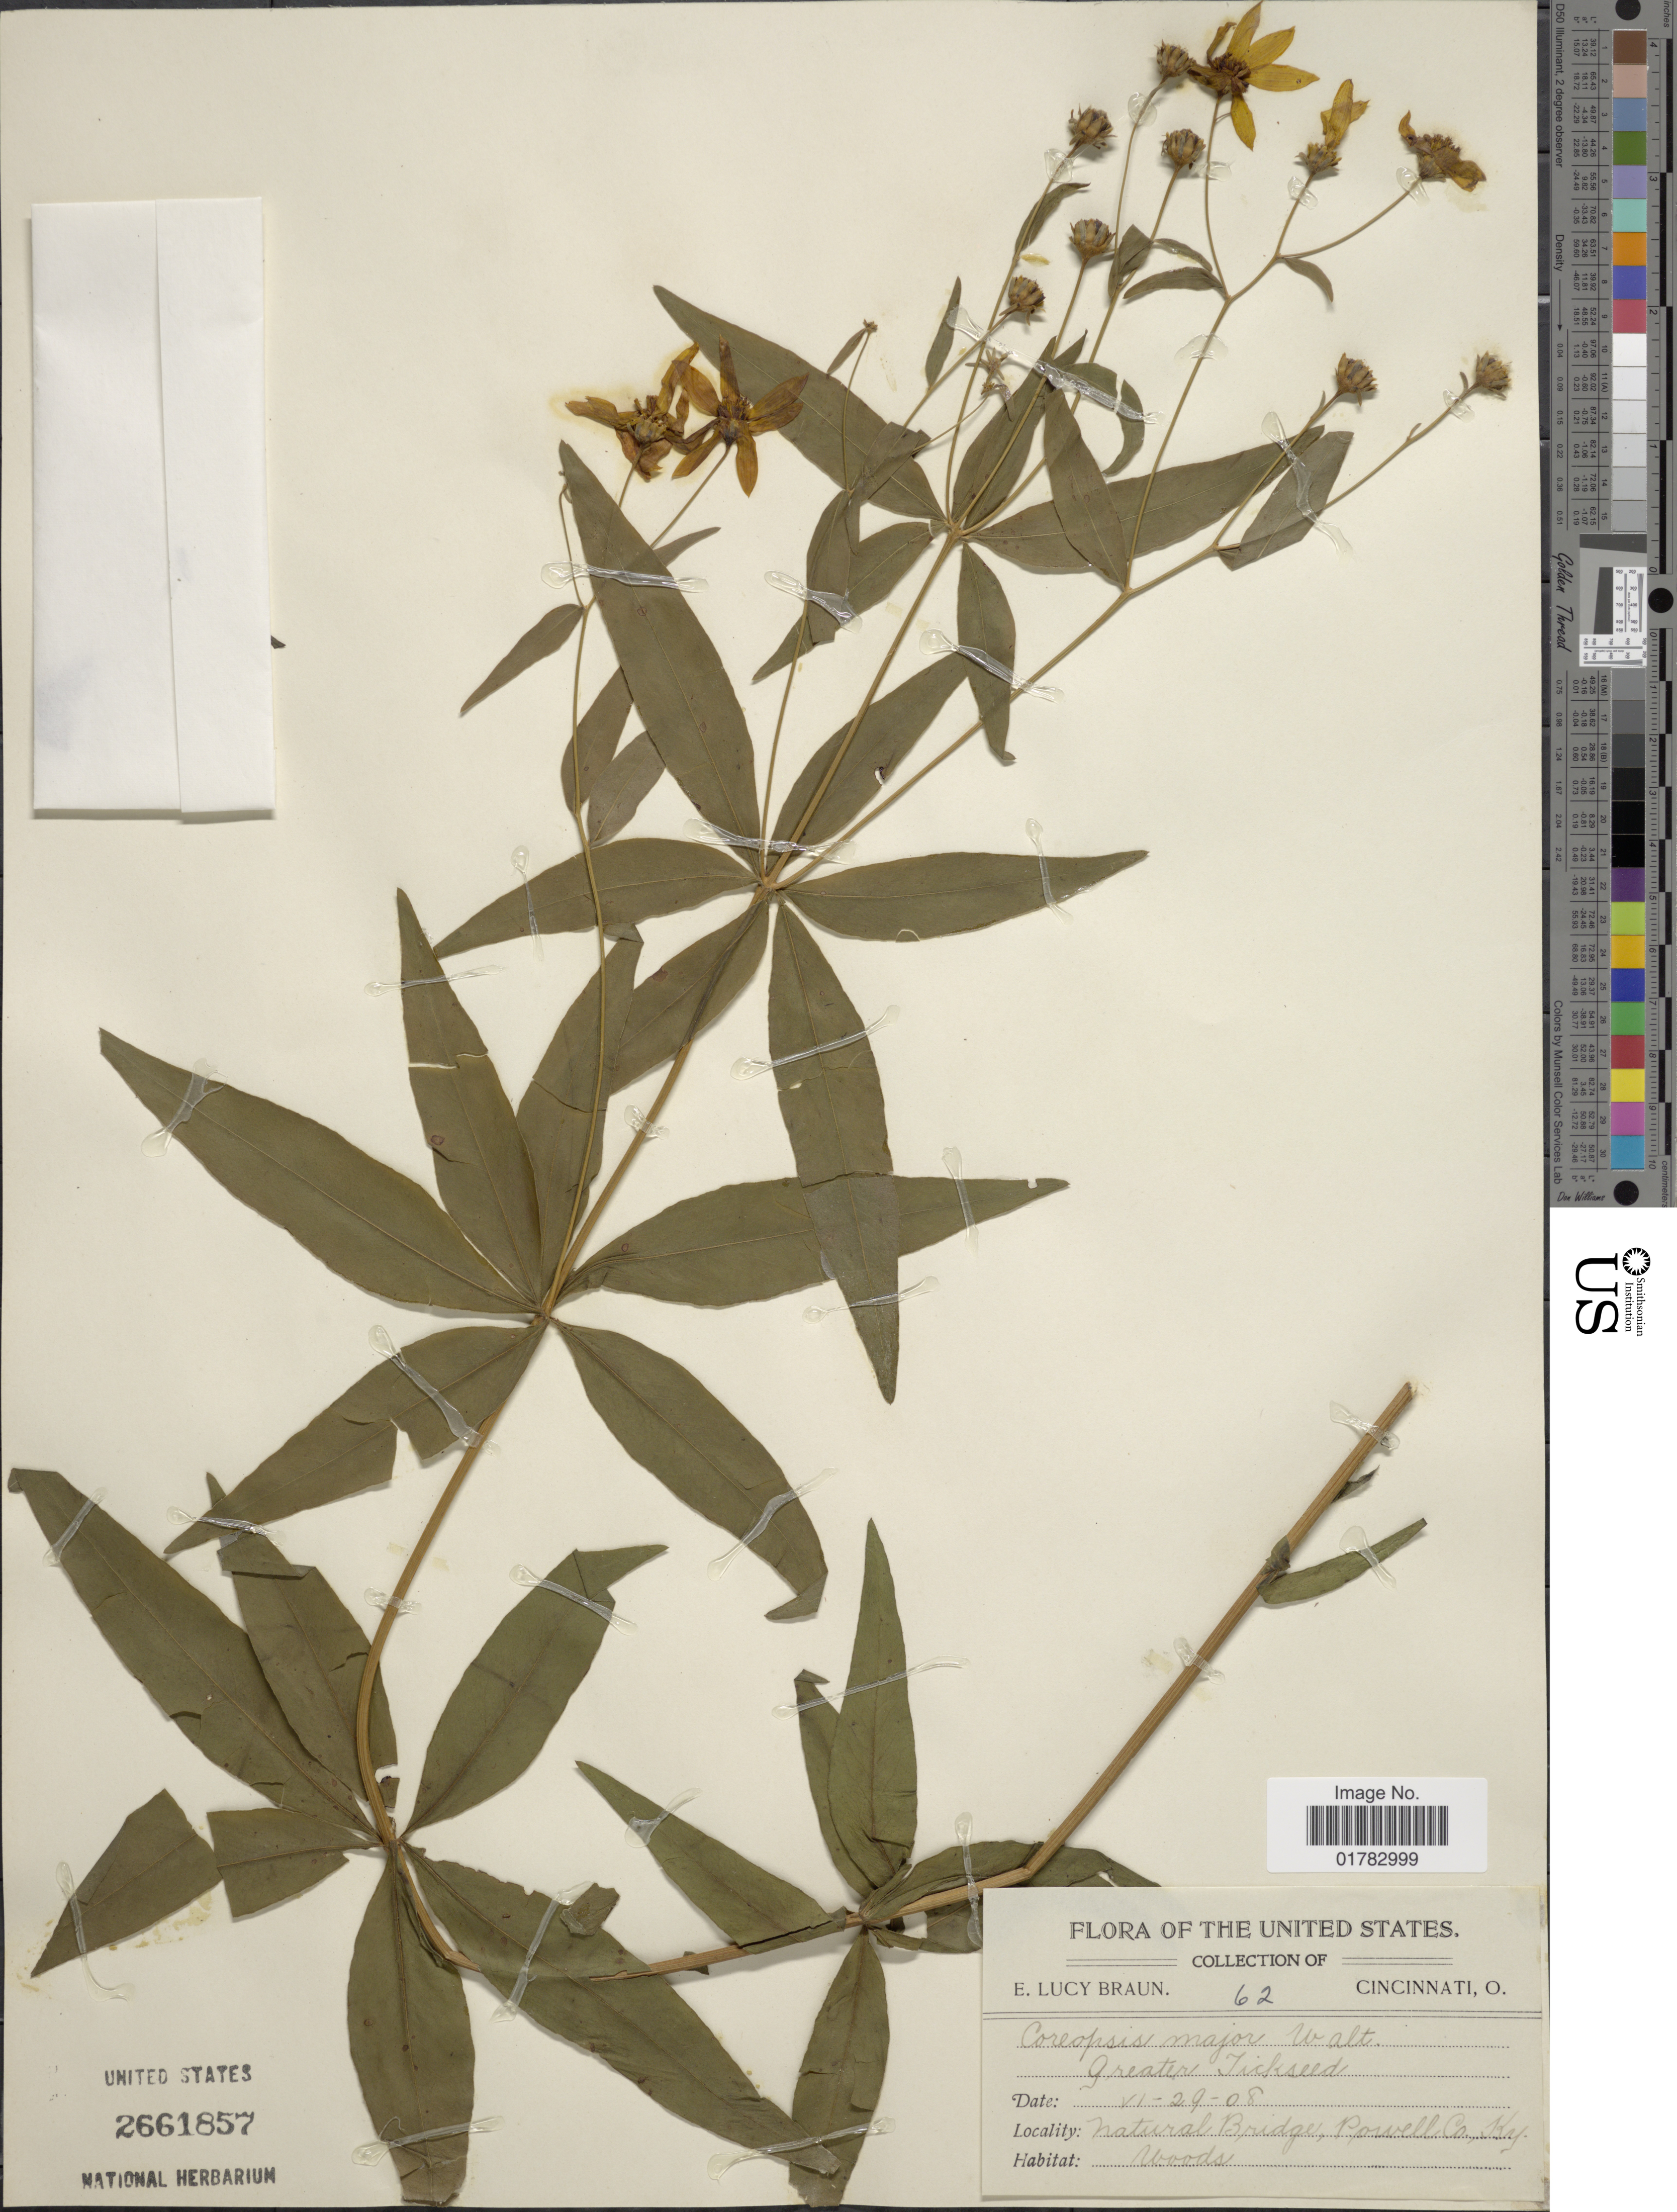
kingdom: Plantae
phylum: Tracheophyta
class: Magnoliopsida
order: Asterales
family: Asteraceae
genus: Coreopsis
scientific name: Coreopsis major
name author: Walter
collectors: E. L. Braun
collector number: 62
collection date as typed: Transcribed d/m/y: 29/6/8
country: United States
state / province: Kentucky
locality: Natural Bridge, Poswell Co., Cincinnati, O.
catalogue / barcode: US 2661857